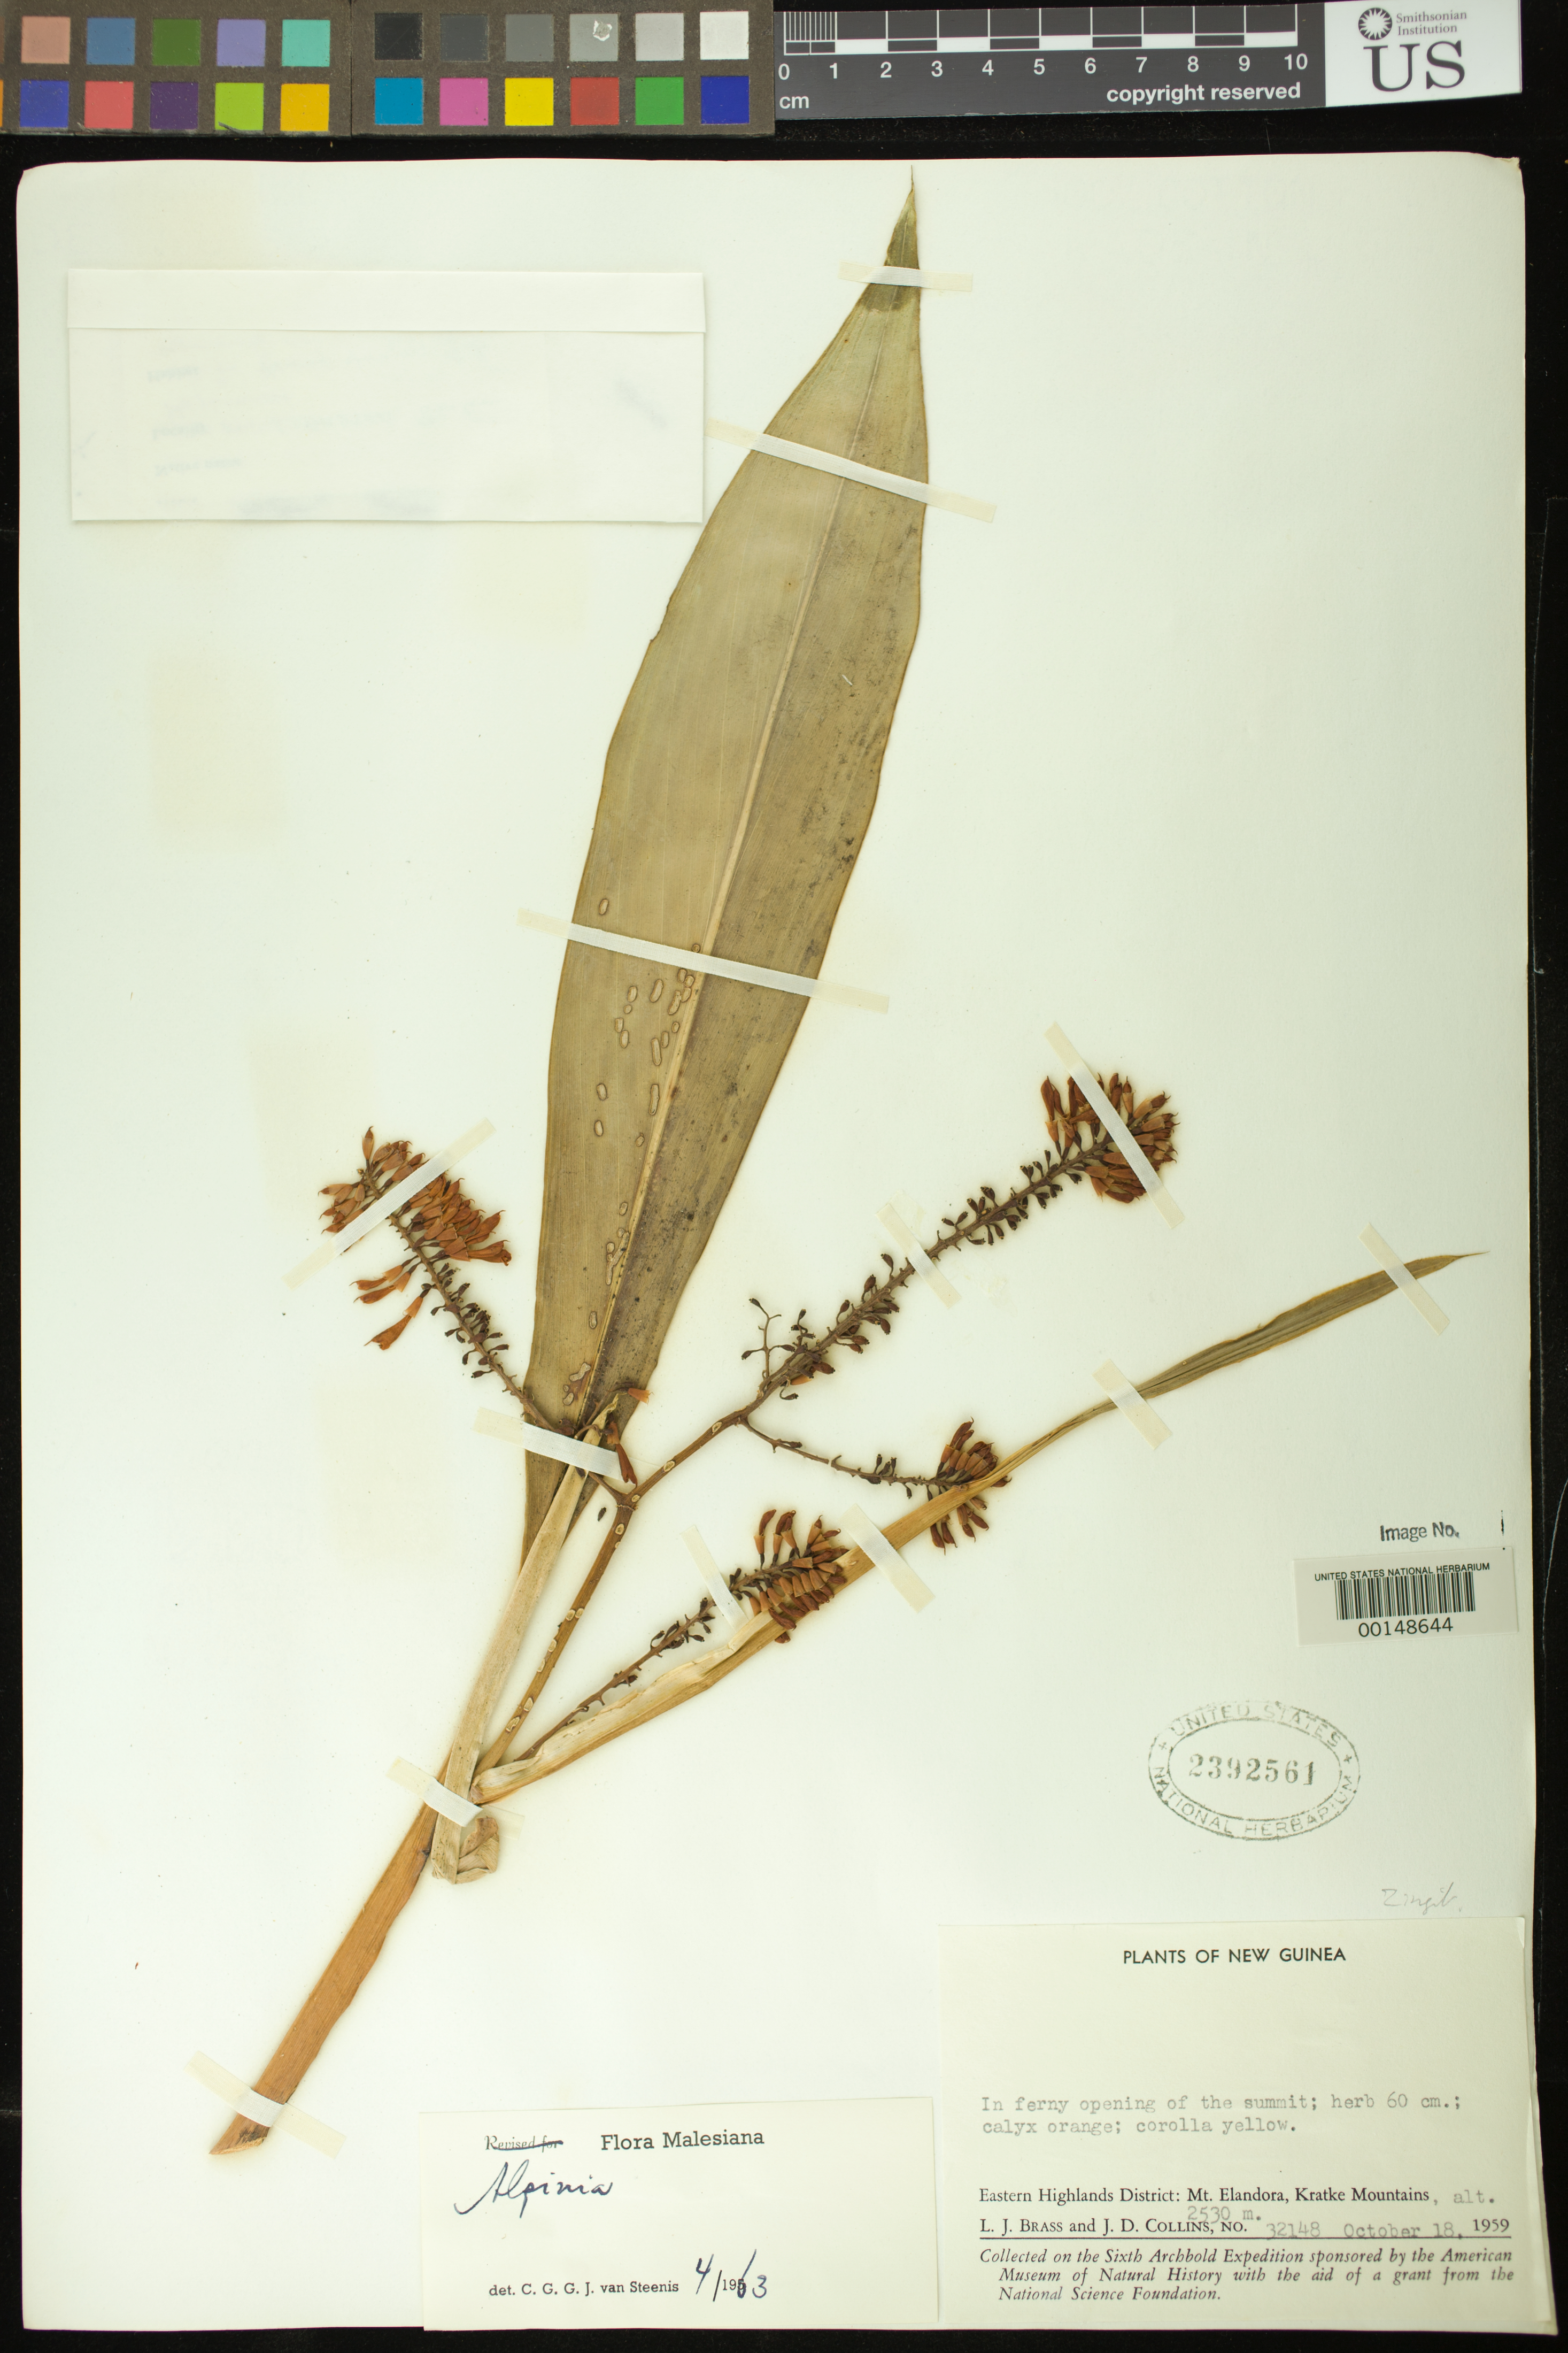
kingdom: Plantae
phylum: Tracheophyta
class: Liliopsida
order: Zingiberales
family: Zingiberaceae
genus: Alpinia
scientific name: Alpinia sp.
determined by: Steenis, C. G. G. J. van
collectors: L. J. Brass & J. Collins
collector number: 32148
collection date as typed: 18 Oct 1959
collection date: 1959-10-18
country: Papua New Guinea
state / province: Eastern Highlands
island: New Guinea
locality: Mt. elandora, kratke mountains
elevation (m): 2530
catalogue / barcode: US 2392561